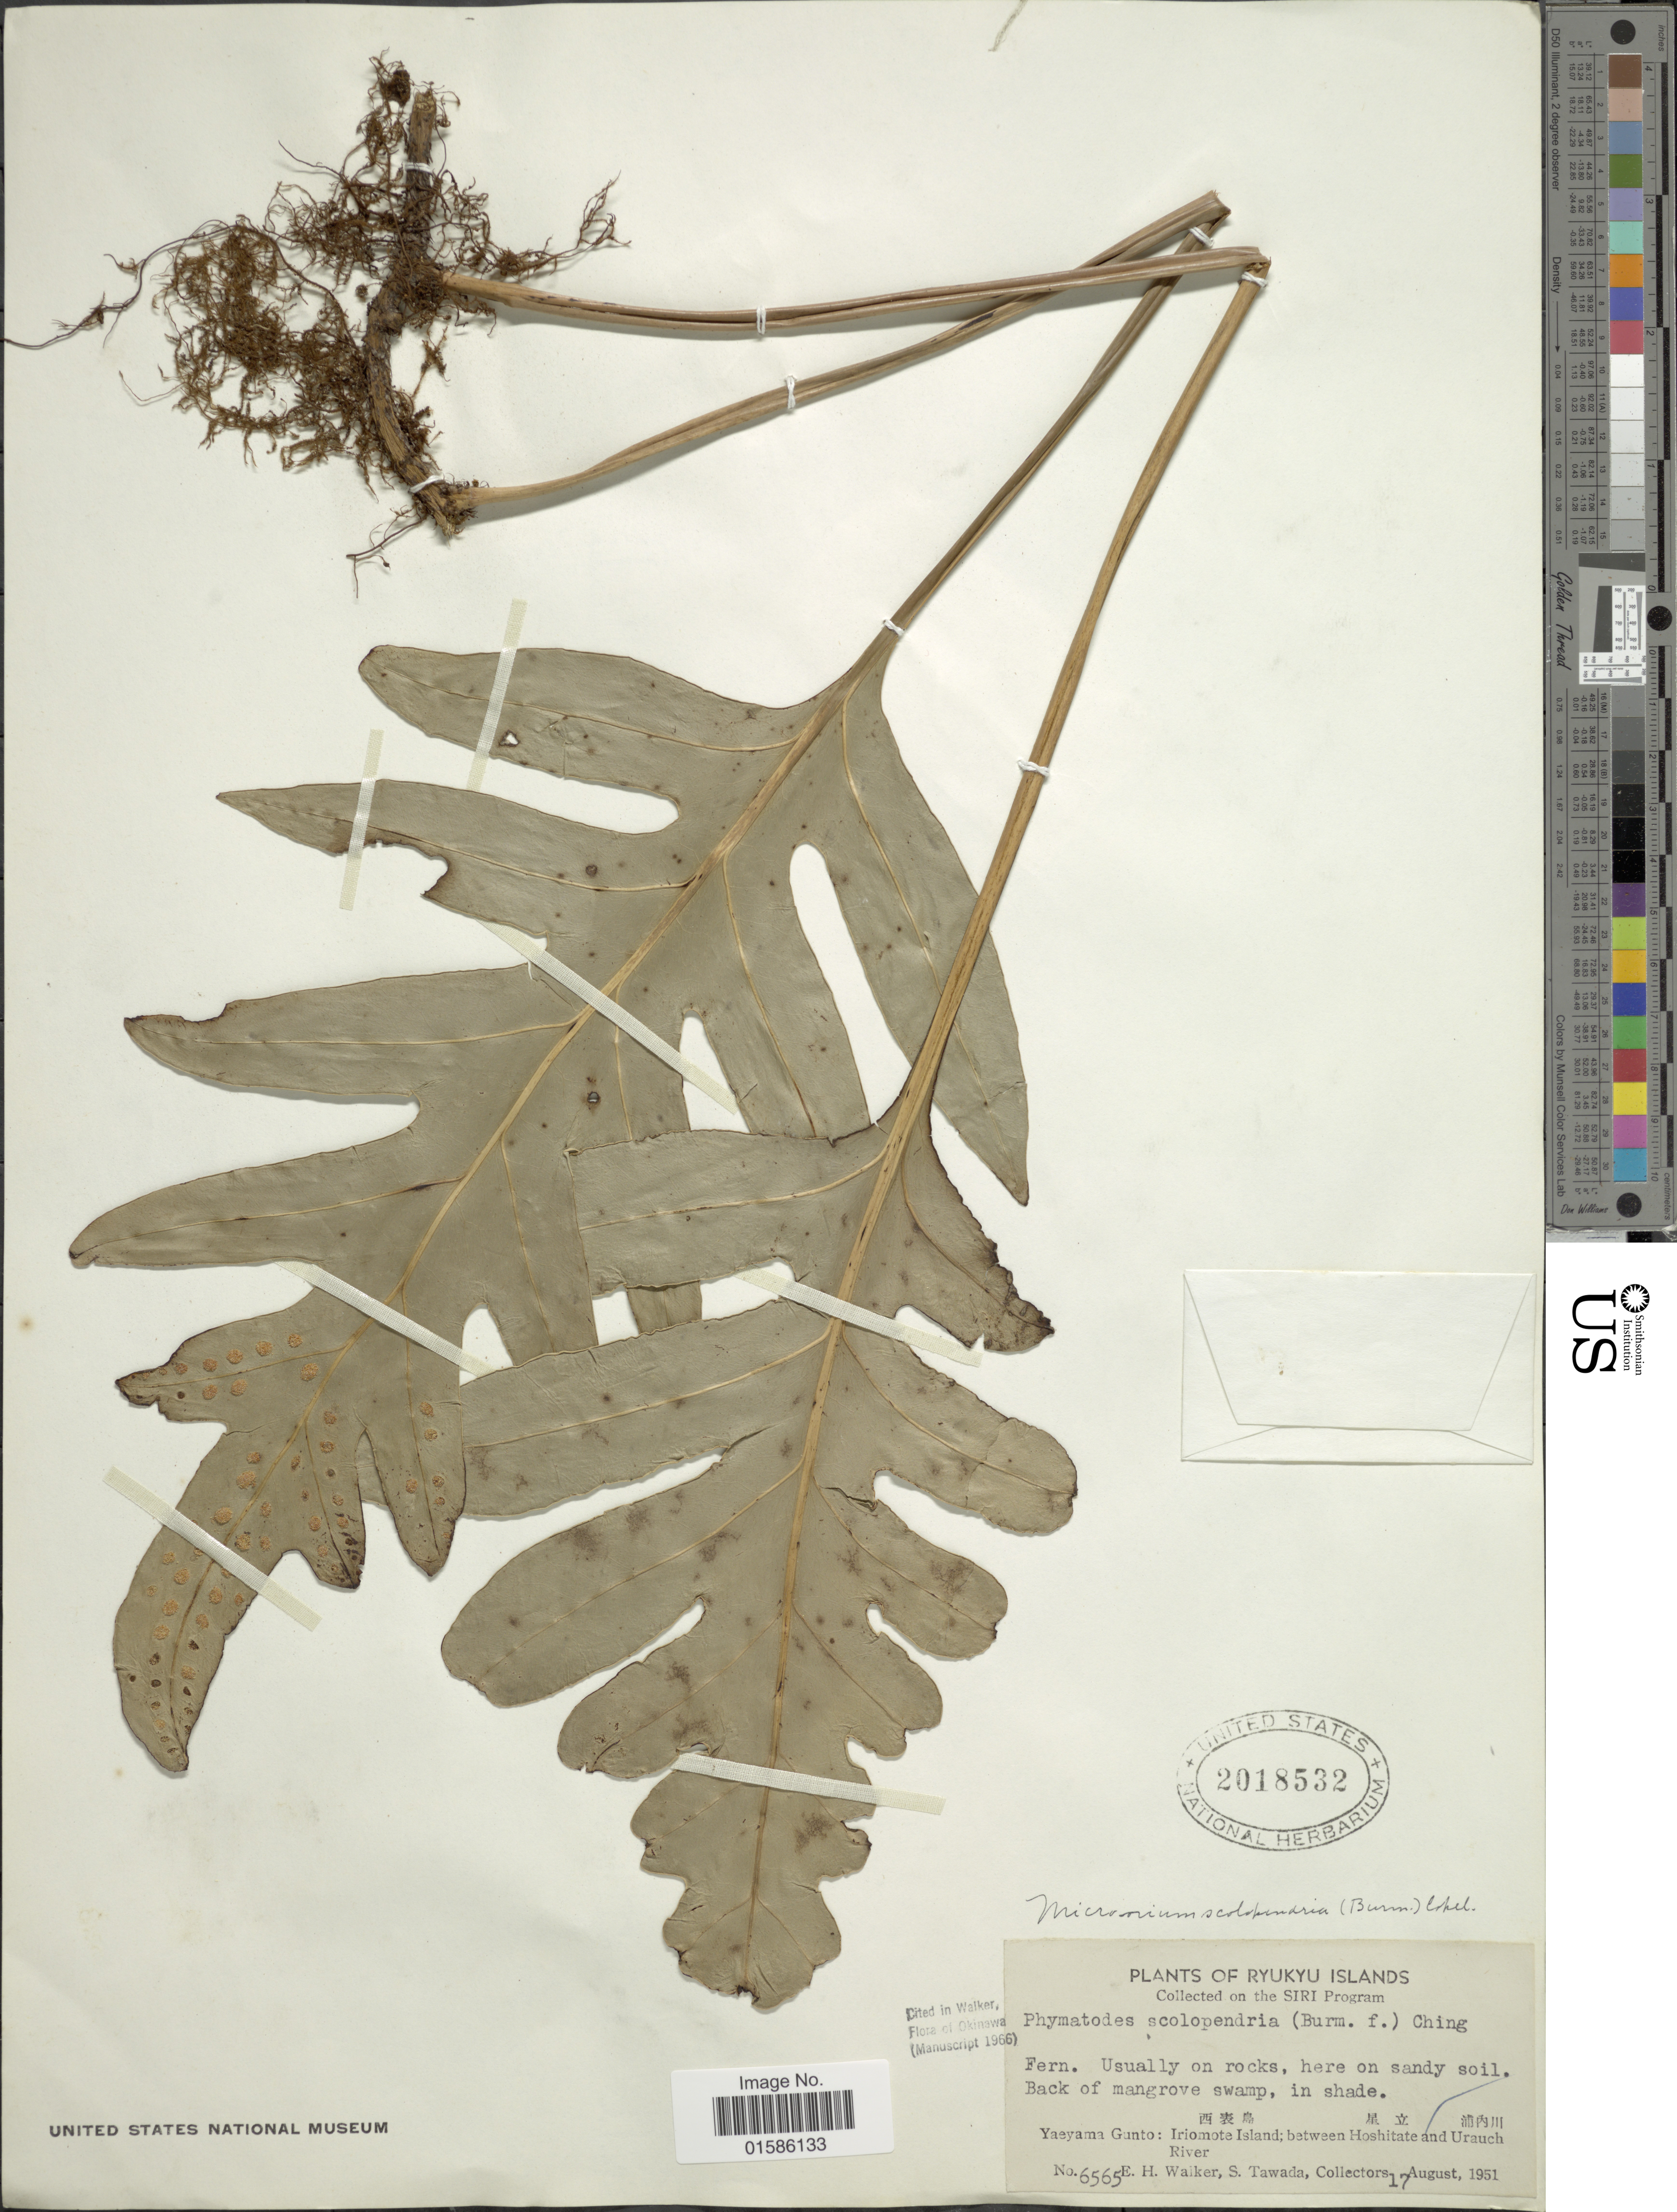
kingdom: Plantae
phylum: Tracheophyta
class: Polypodiopsida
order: Polypodiales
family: Polypodiaceae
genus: Microsorum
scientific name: Microsorum scolopendria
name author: (Burm. f.) Copel.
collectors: E. H. Walker & S. Tawada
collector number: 6565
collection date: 1951-08-17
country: Japan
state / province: Okinawa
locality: Ryukyu Islands, Yaeyama Gunto: Iriomote Island; between Hoshitate and Urauch River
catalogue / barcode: US 2018532